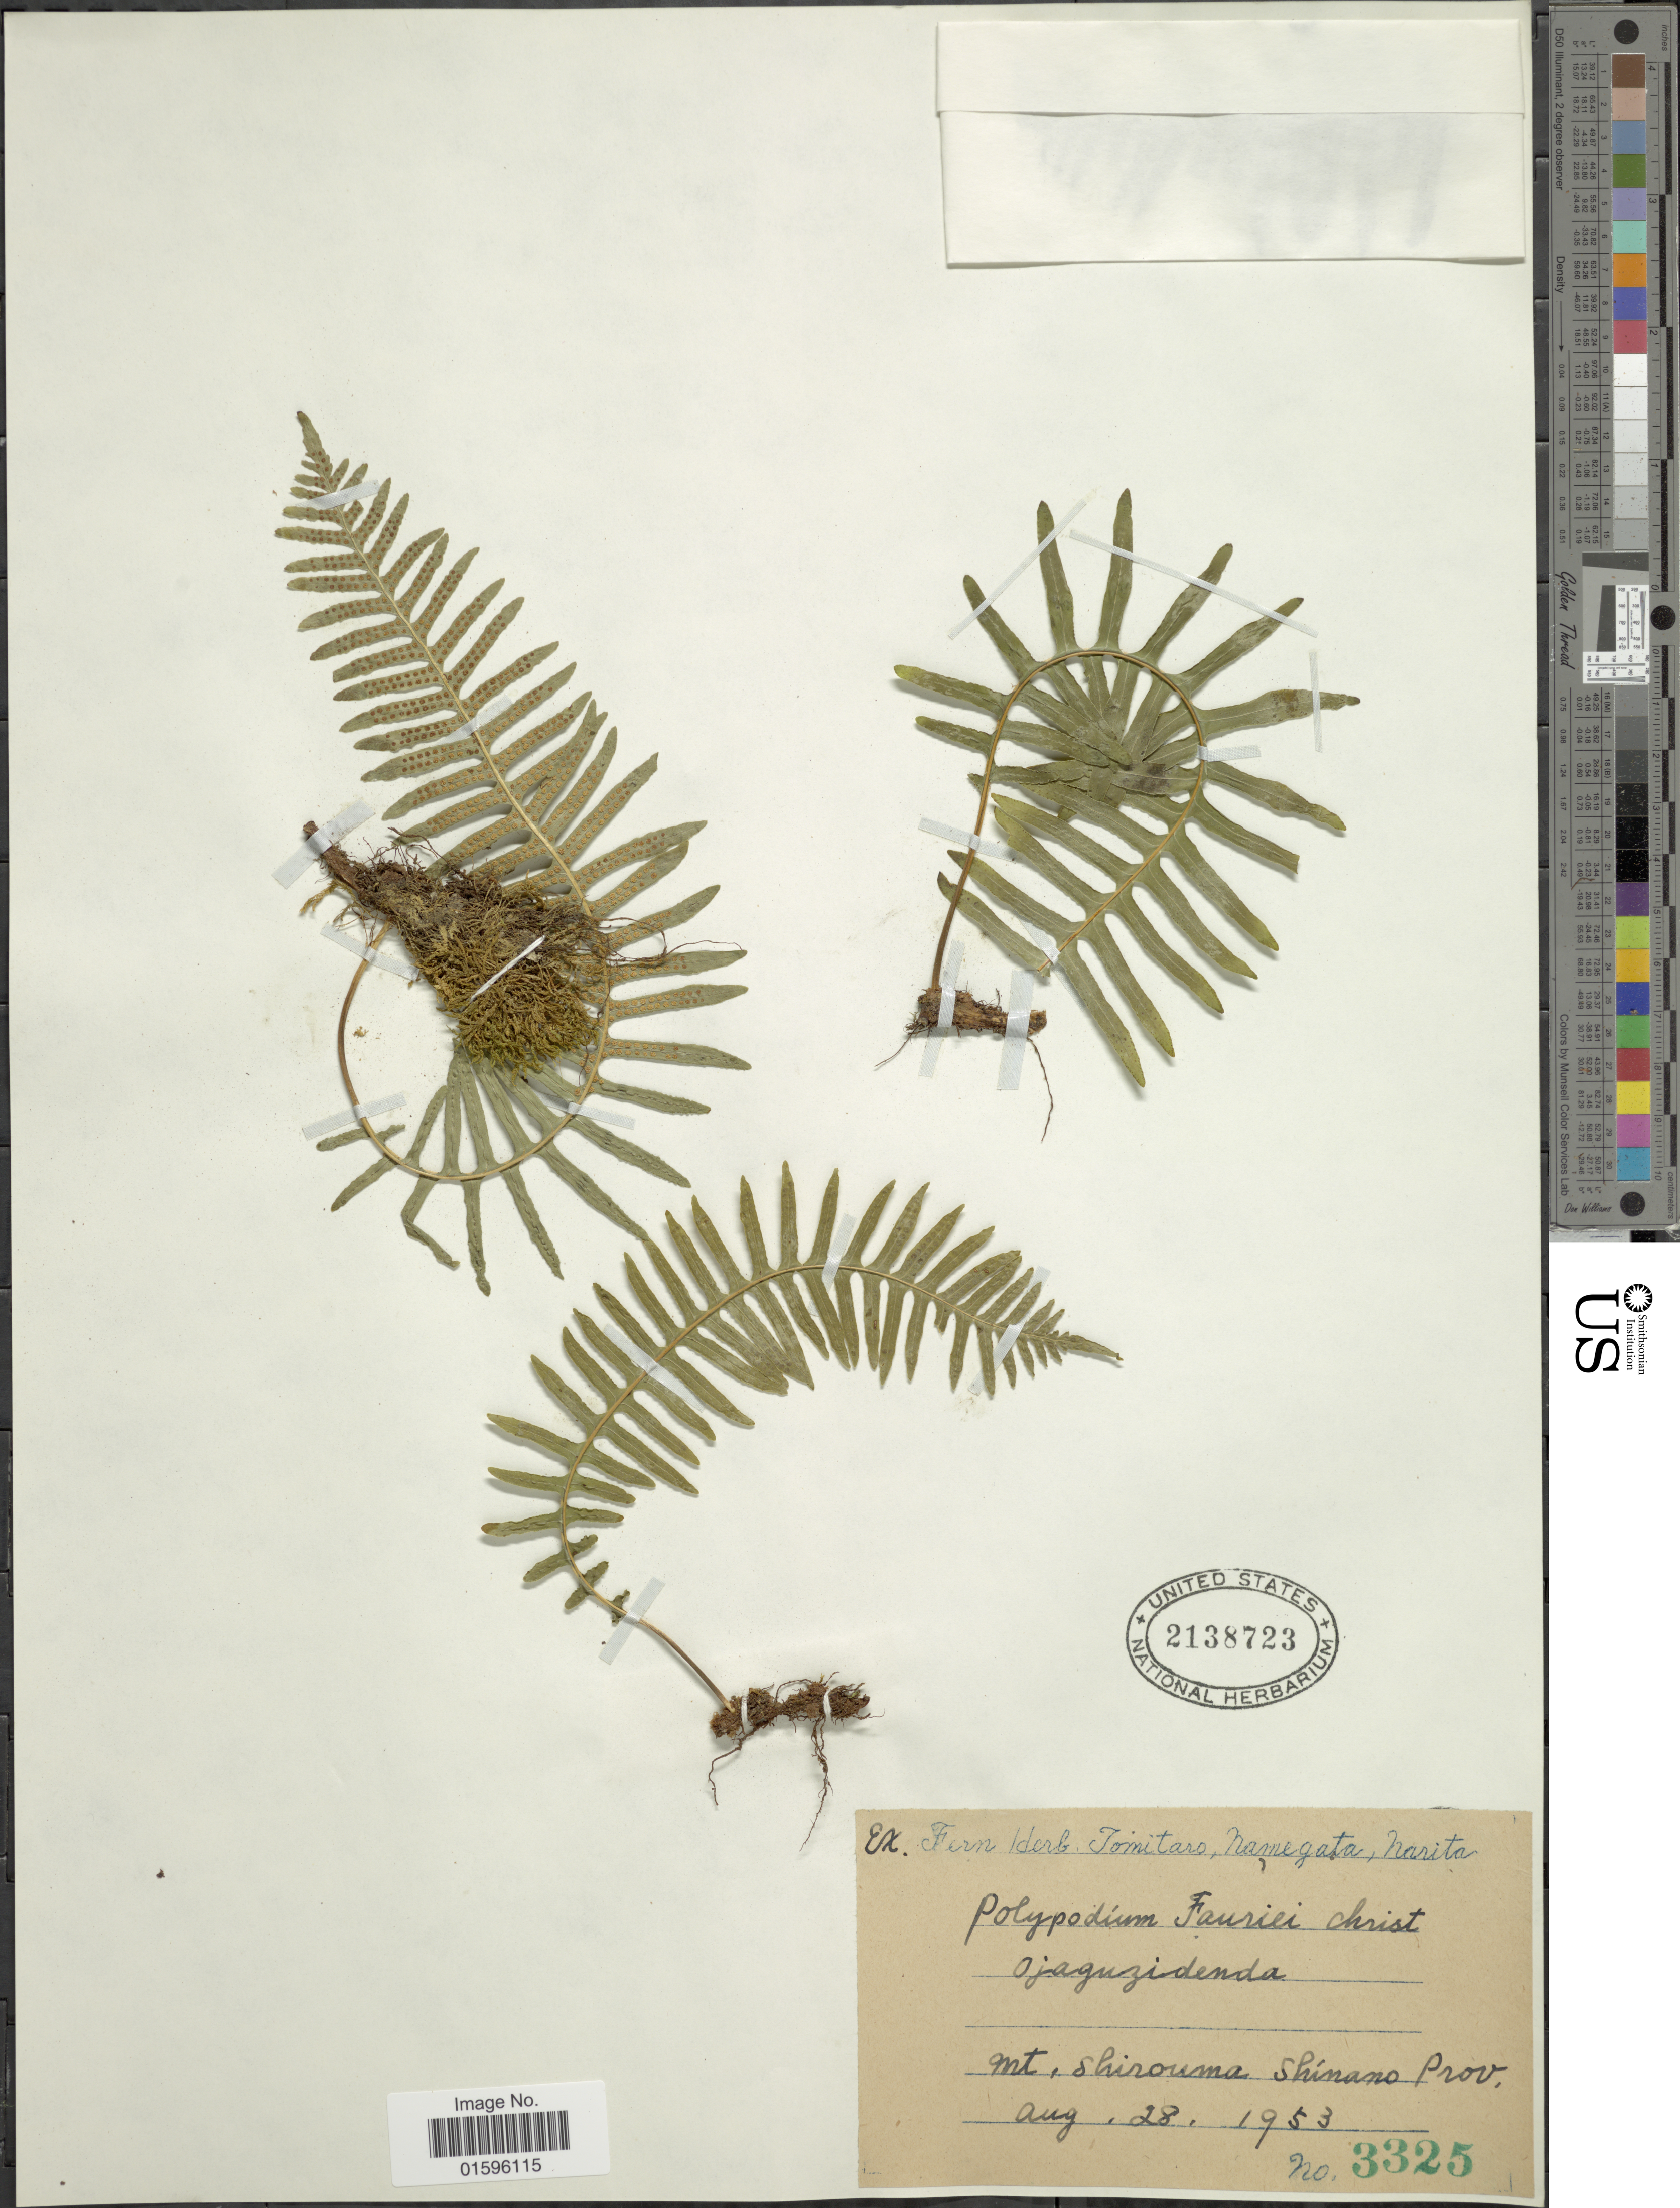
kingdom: Plantae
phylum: Tracheophyta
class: Polypodiopsida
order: Polypodiales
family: Polypodiaceae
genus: Polypodium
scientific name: Polypodium fauriei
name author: Christ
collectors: ex herb. Tomitaro Namegata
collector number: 3325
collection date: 1953-08-28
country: Japan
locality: Mt. Shirouma, Shinano Prov.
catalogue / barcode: US 2138723